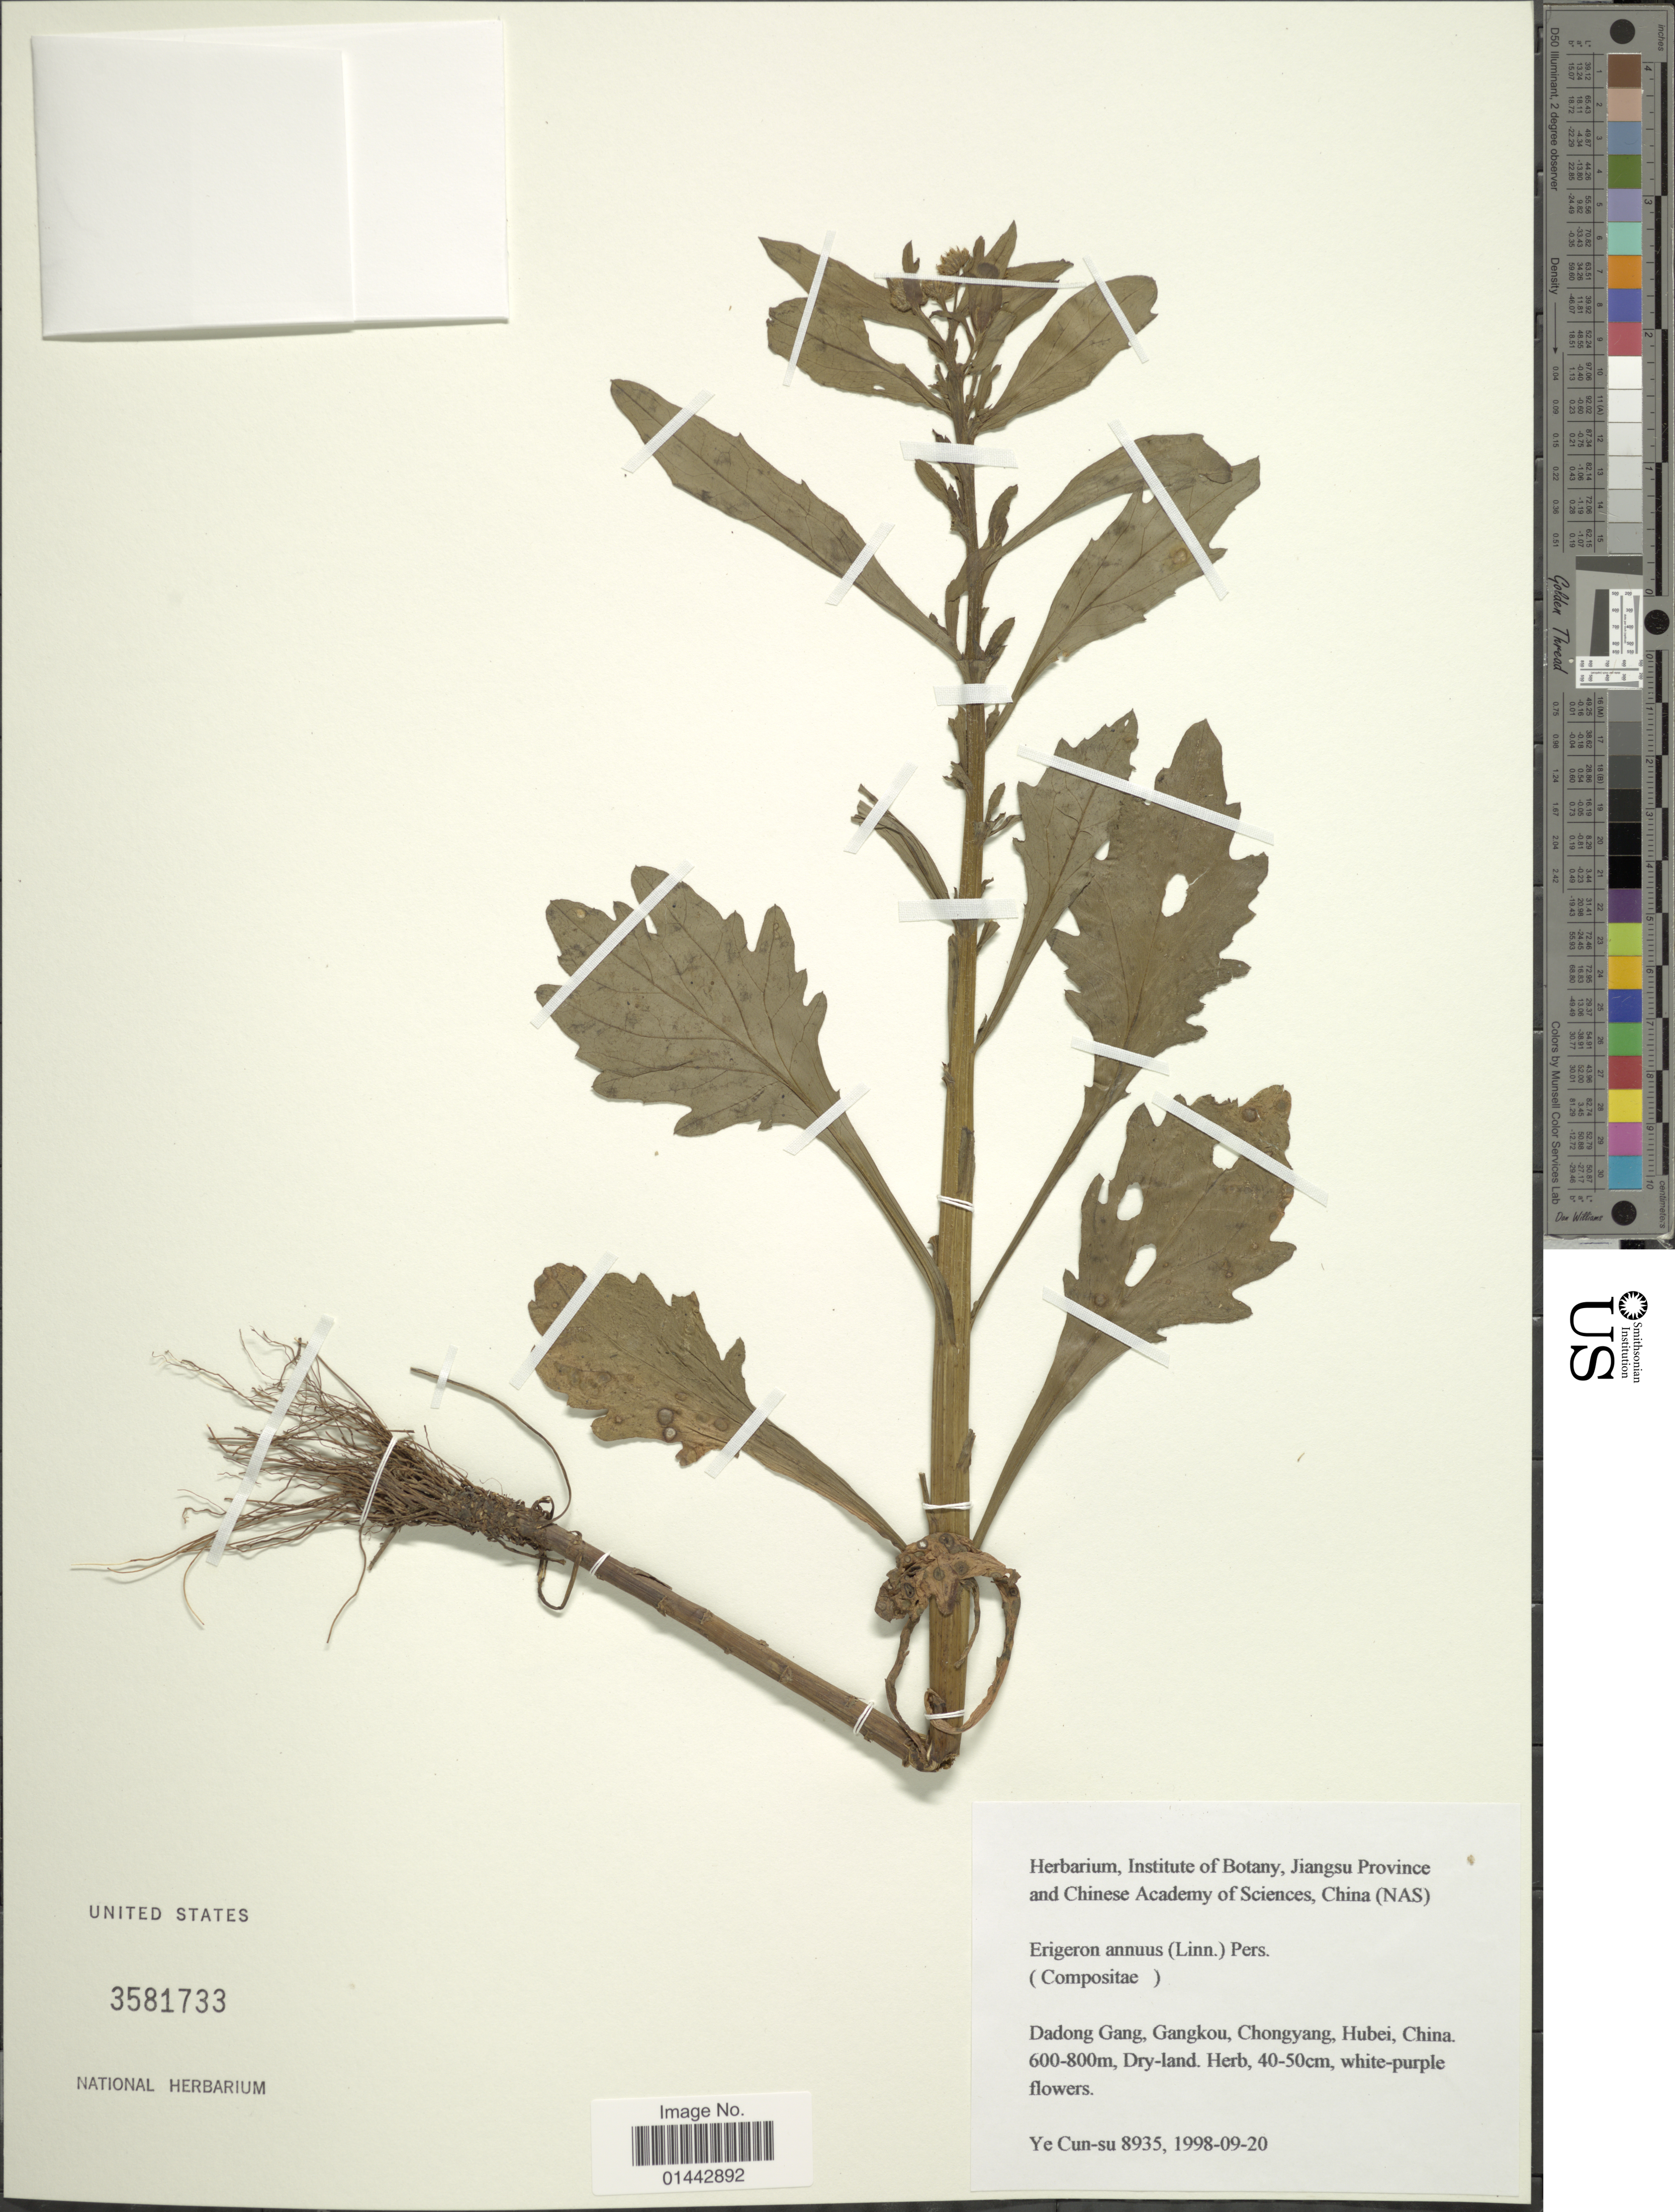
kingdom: Plantae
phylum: Tracheophyta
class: Magnoliopsida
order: Asterales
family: Asteraceae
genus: Erigeron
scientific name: Erigeron annuus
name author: (L.) Pers.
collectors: Ye Cun-su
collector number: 8935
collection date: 1998-09-20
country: China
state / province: Hubei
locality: Dadong Gang, Gangkou, Chongyang.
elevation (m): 600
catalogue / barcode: US 3581733